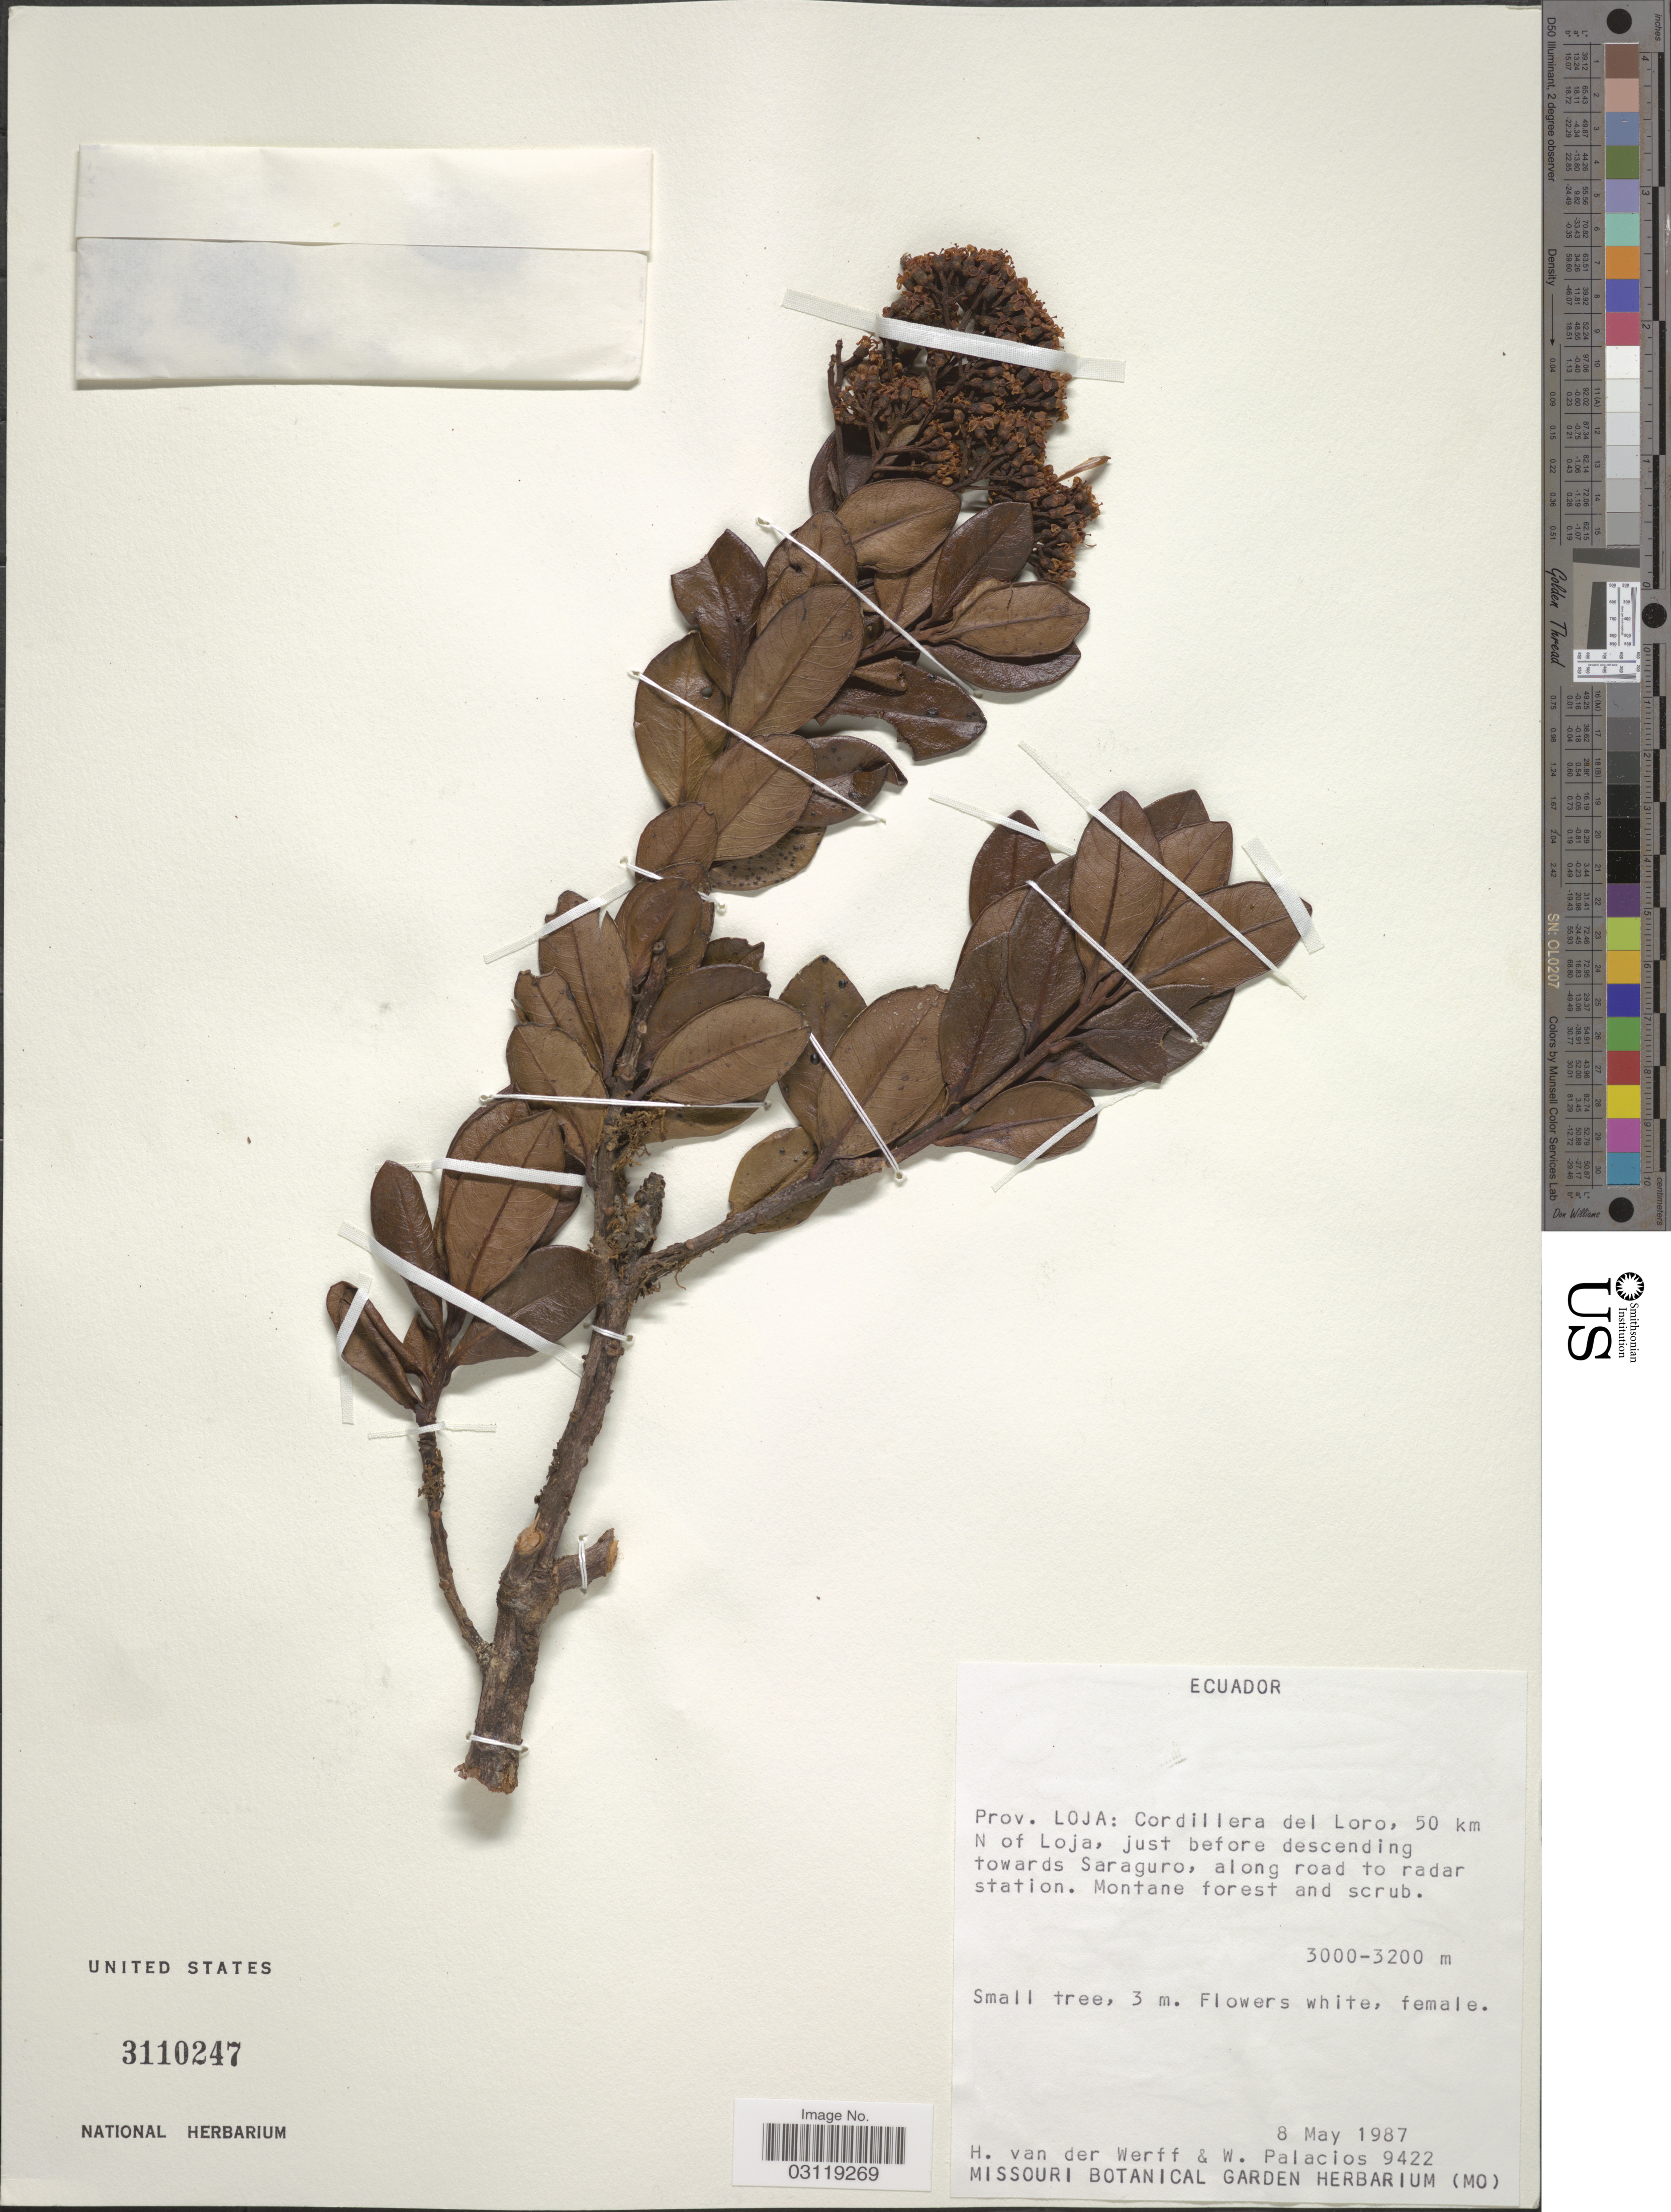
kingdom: Plantae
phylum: Tracheophyta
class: Magnoliopsida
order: Ericales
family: Primulaceae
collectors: H. van der Werff & W. Palacios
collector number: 9422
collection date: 1987-05-08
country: Ecuador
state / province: Loja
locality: Cordillera del Loro, 50 km N of Loja, just before descending towards Saraguro, along road to radar station.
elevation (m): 3000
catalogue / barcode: US 3110247